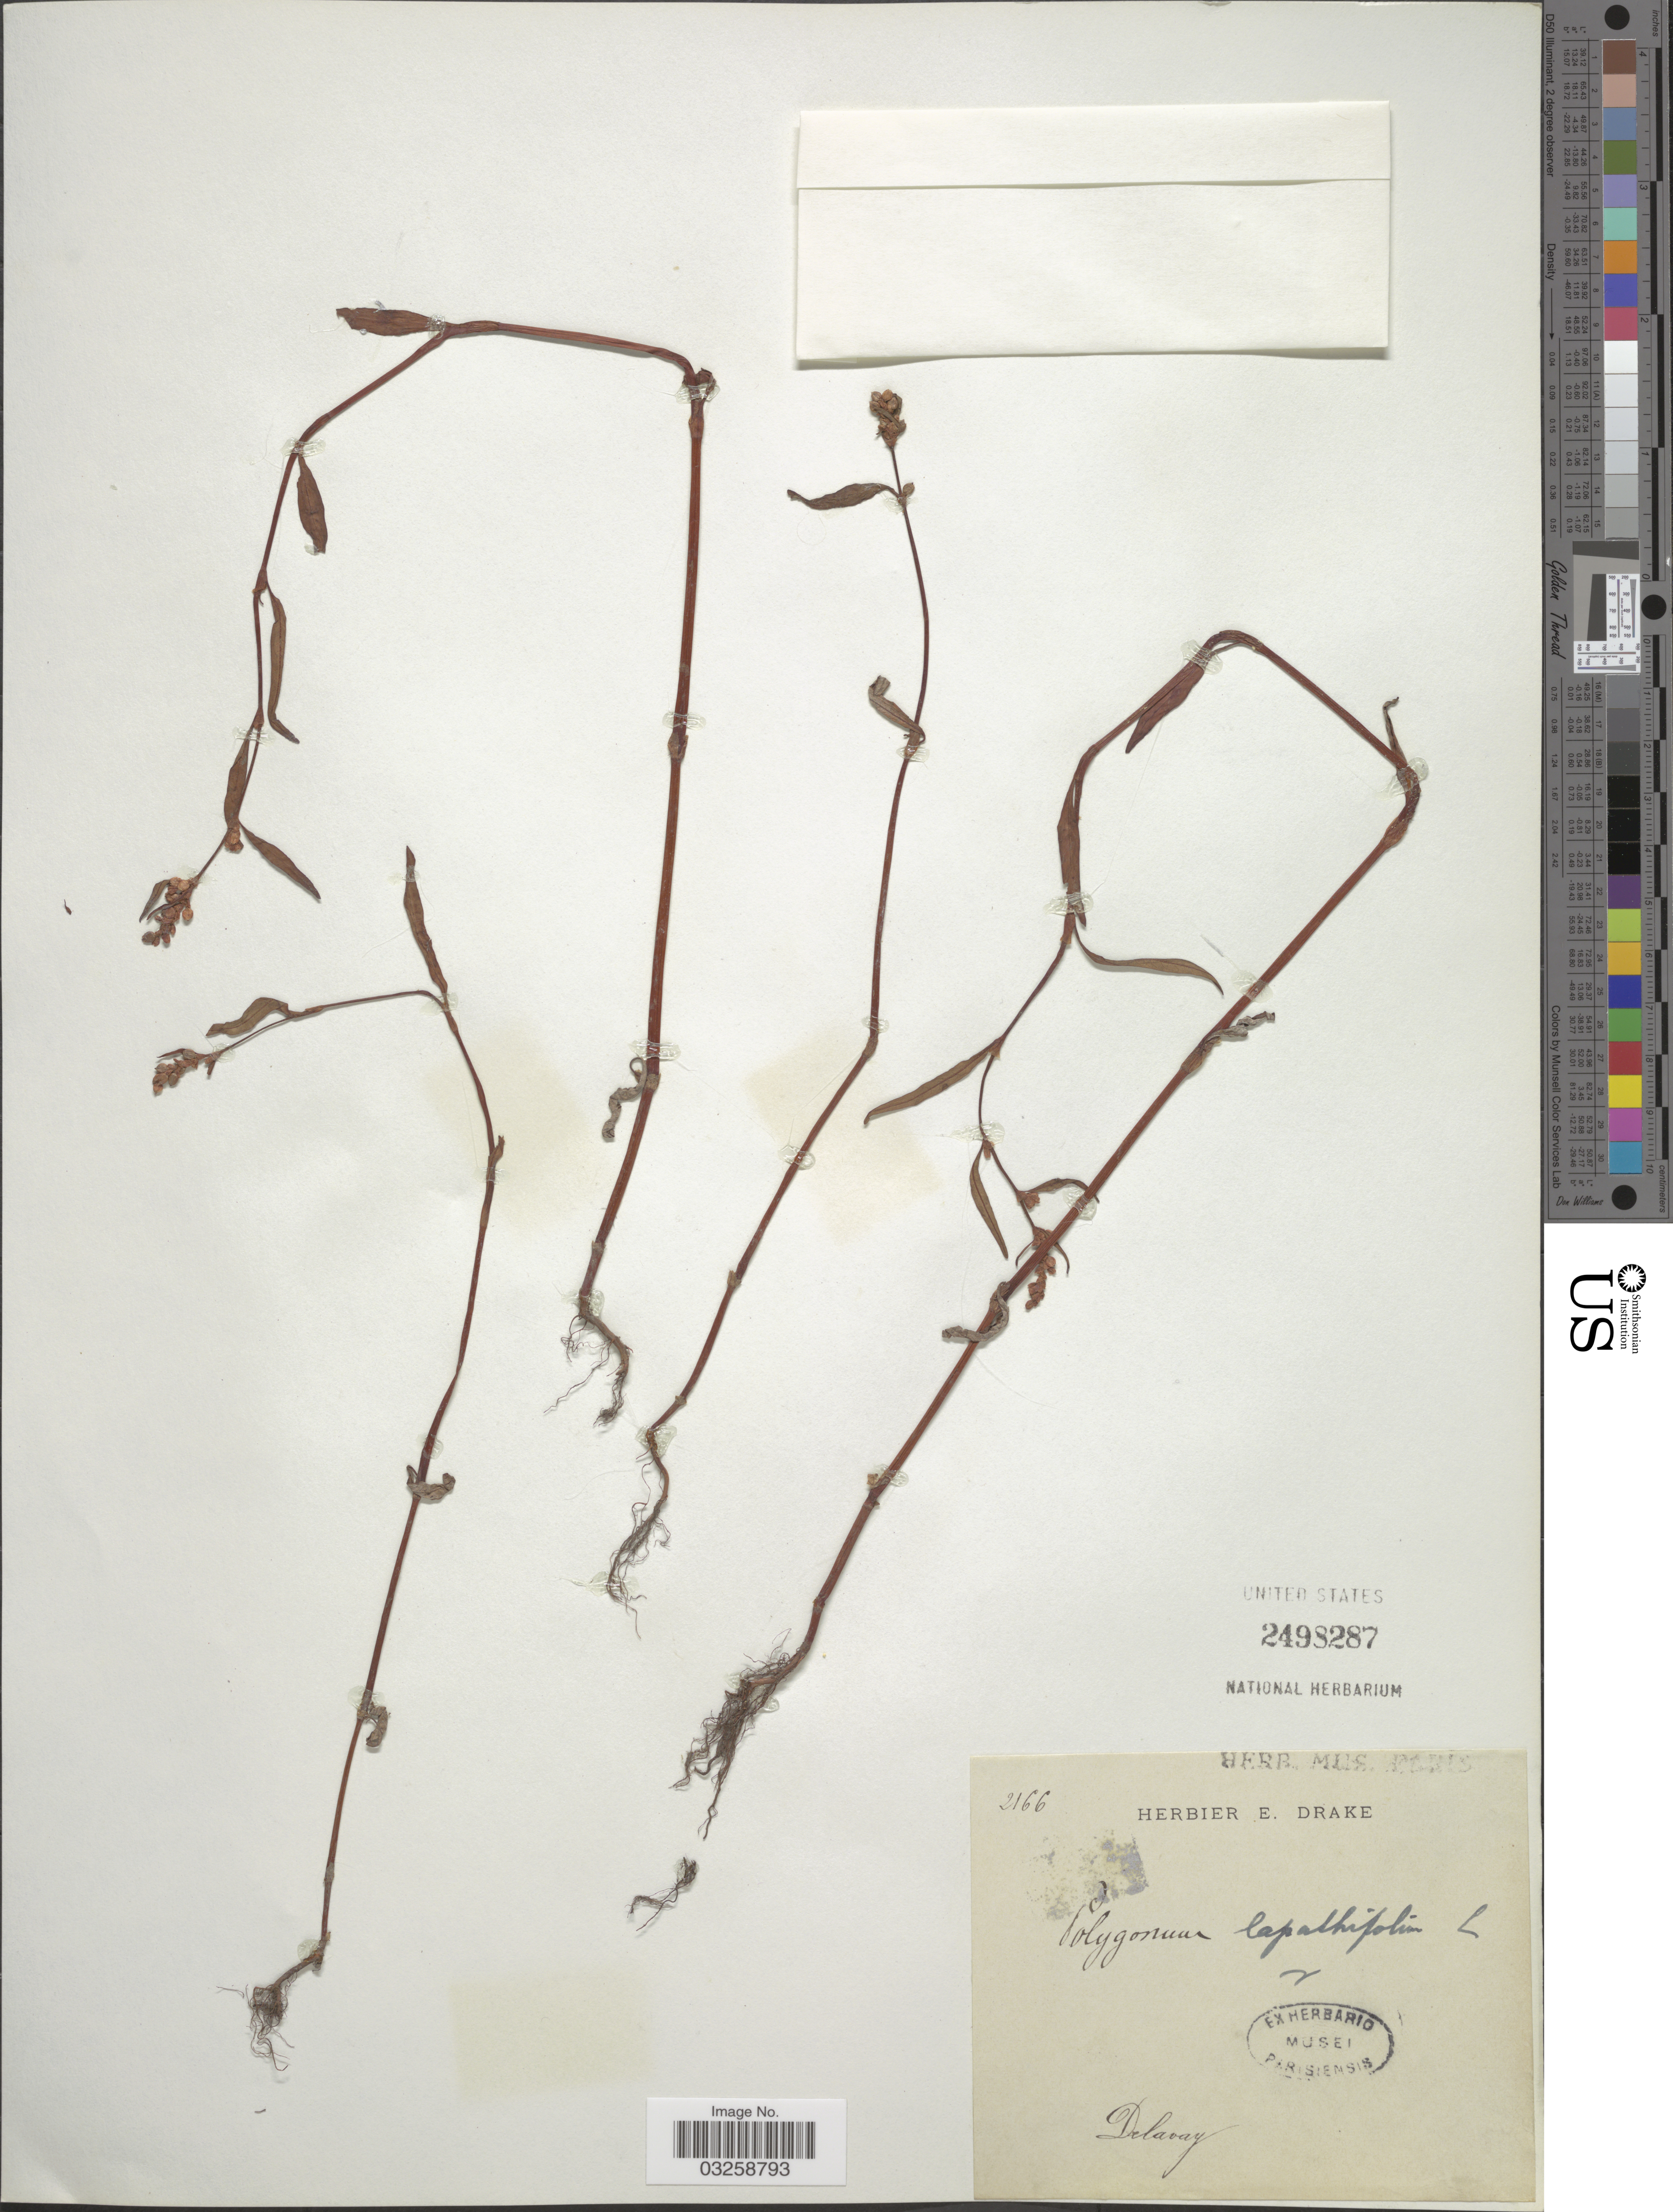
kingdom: Plantae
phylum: Tracheophyta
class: Magnoliopsida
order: Caryophyllales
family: Polygonaceae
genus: Polygonum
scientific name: Polygonum lapathifolium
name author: L.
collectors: Delavay, --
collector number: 2166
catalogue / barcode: US 2498287